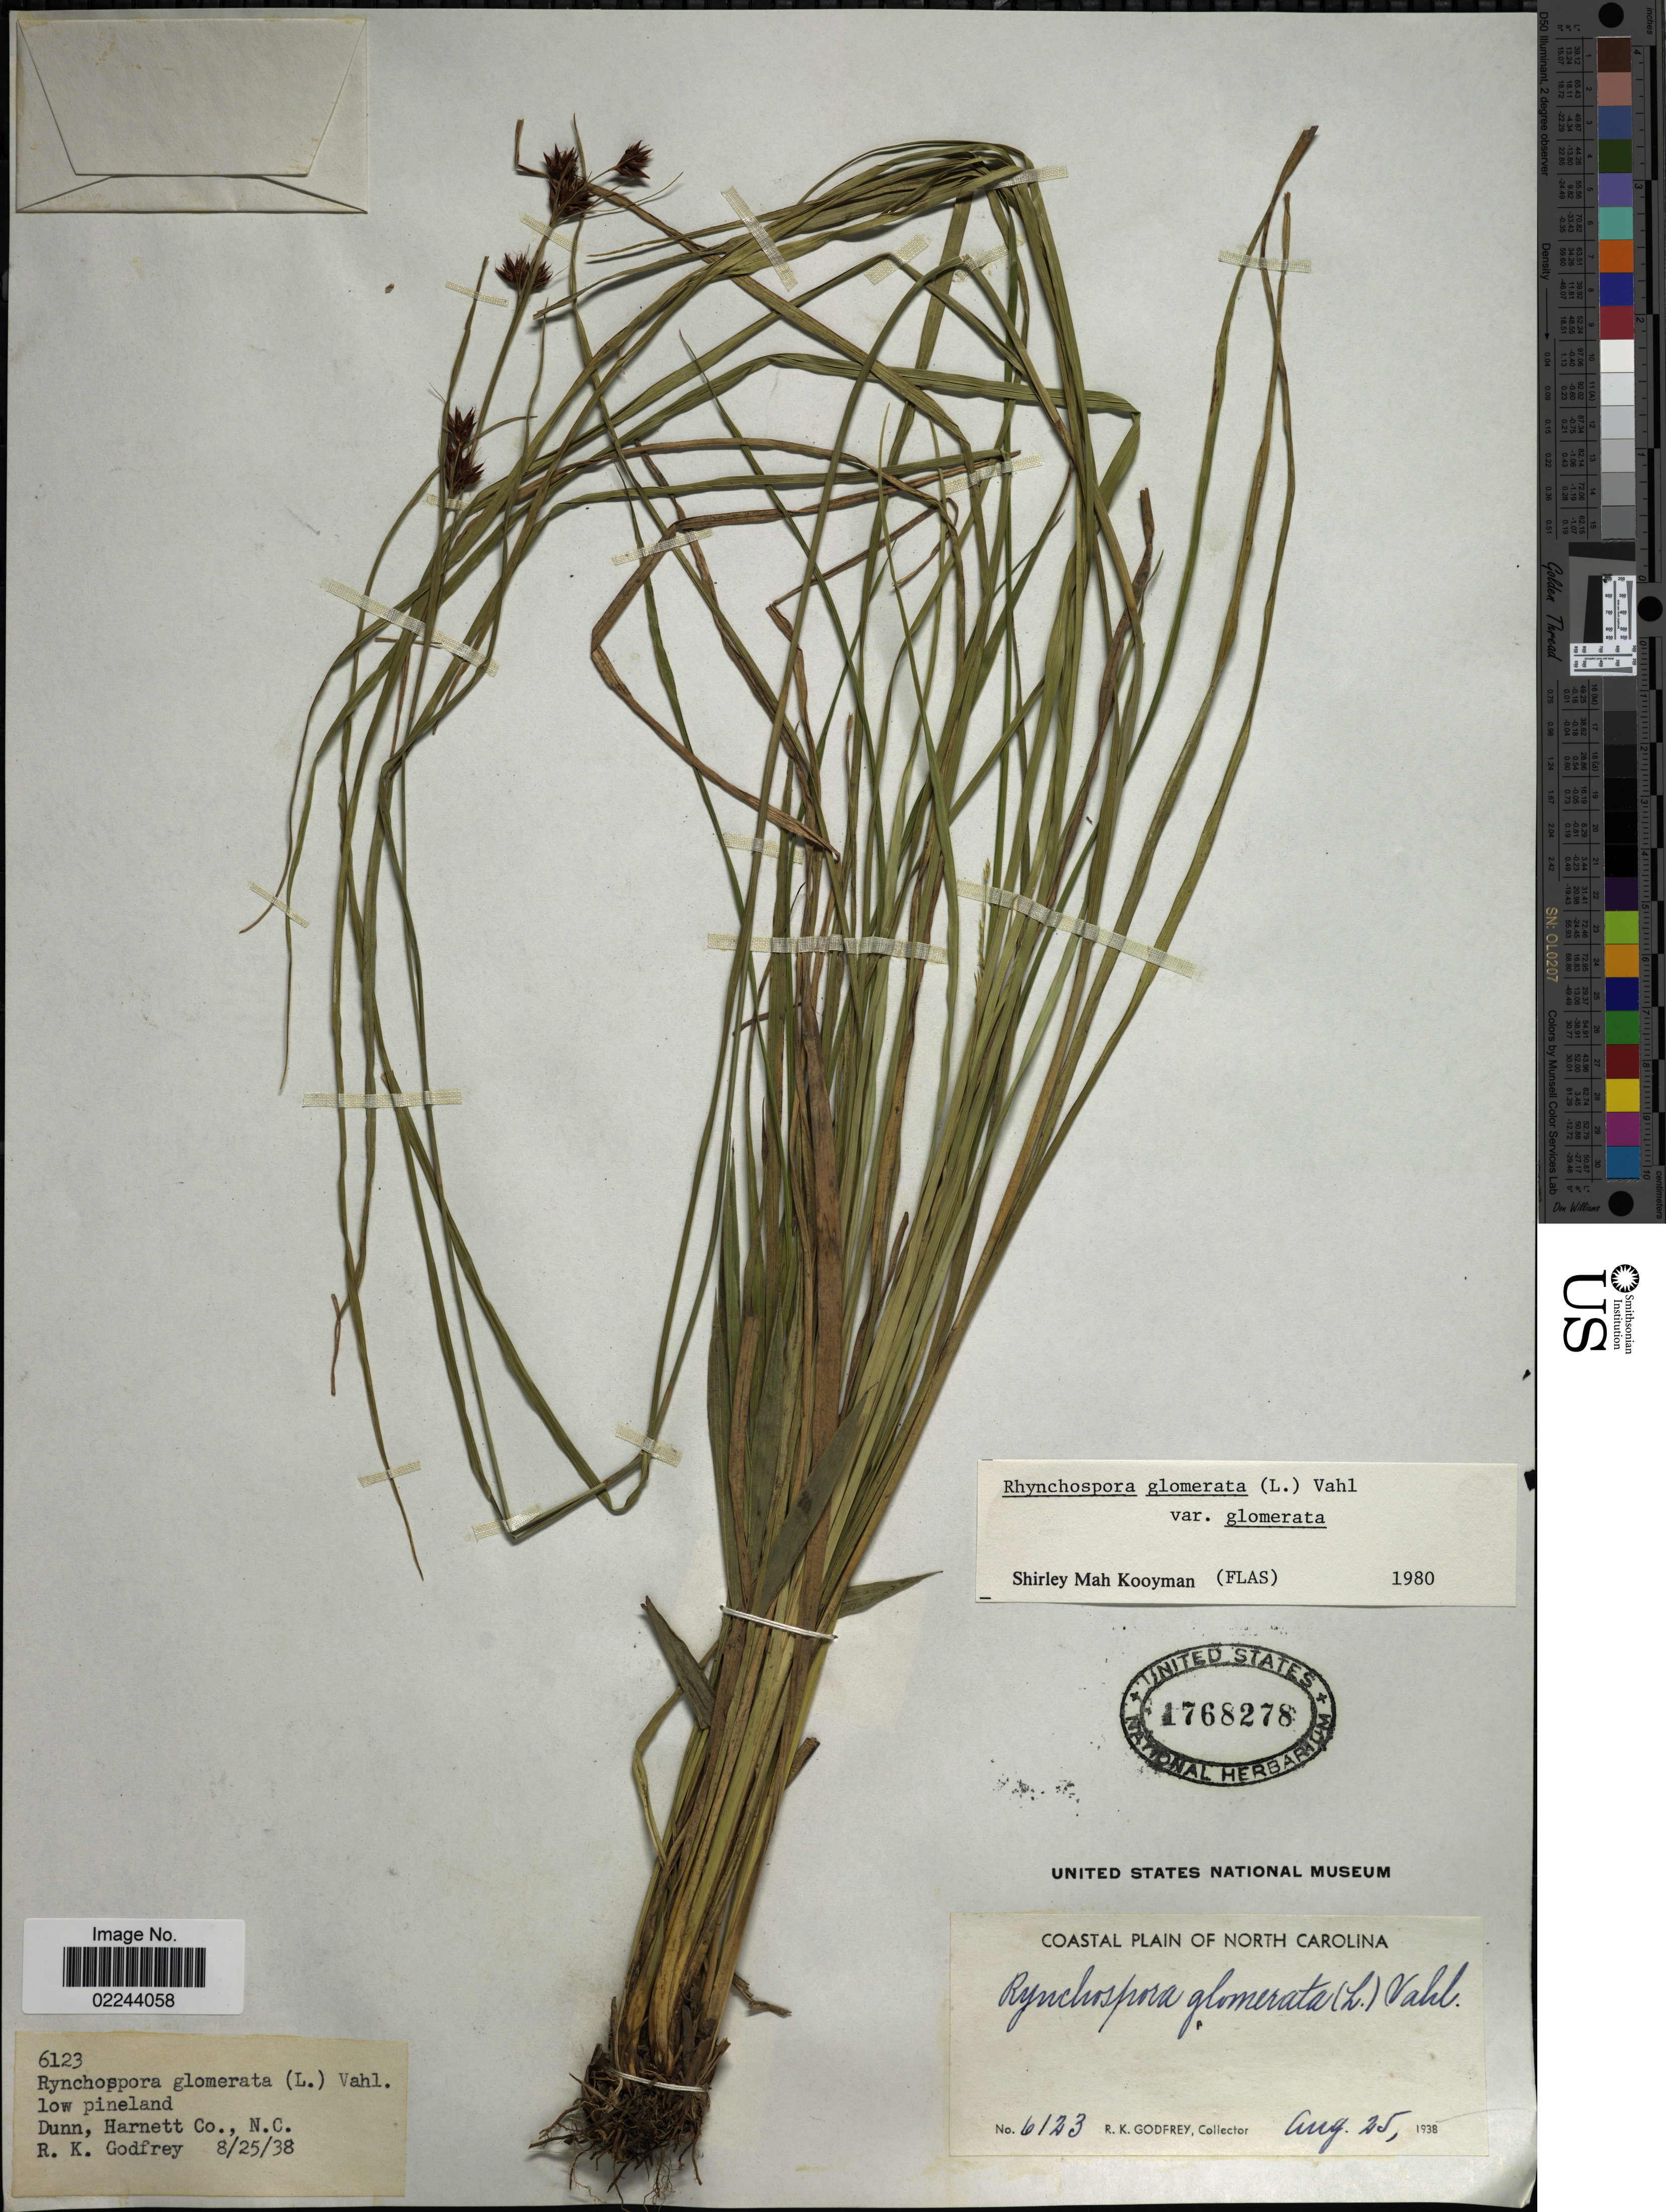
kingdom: Plantae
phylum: Tracheophyta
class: Liliopsida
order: Poales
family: Cyperaceae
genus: Rhynchospora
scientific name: Rhynchospora glomerata var. glomerata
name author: (L.) Vahl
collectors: R. K. Godfrey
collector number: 6123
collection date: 1938-08-25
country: United States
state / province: North Carolina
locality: Dunn, Harnett Co., N.C.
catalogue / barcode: US 1768278